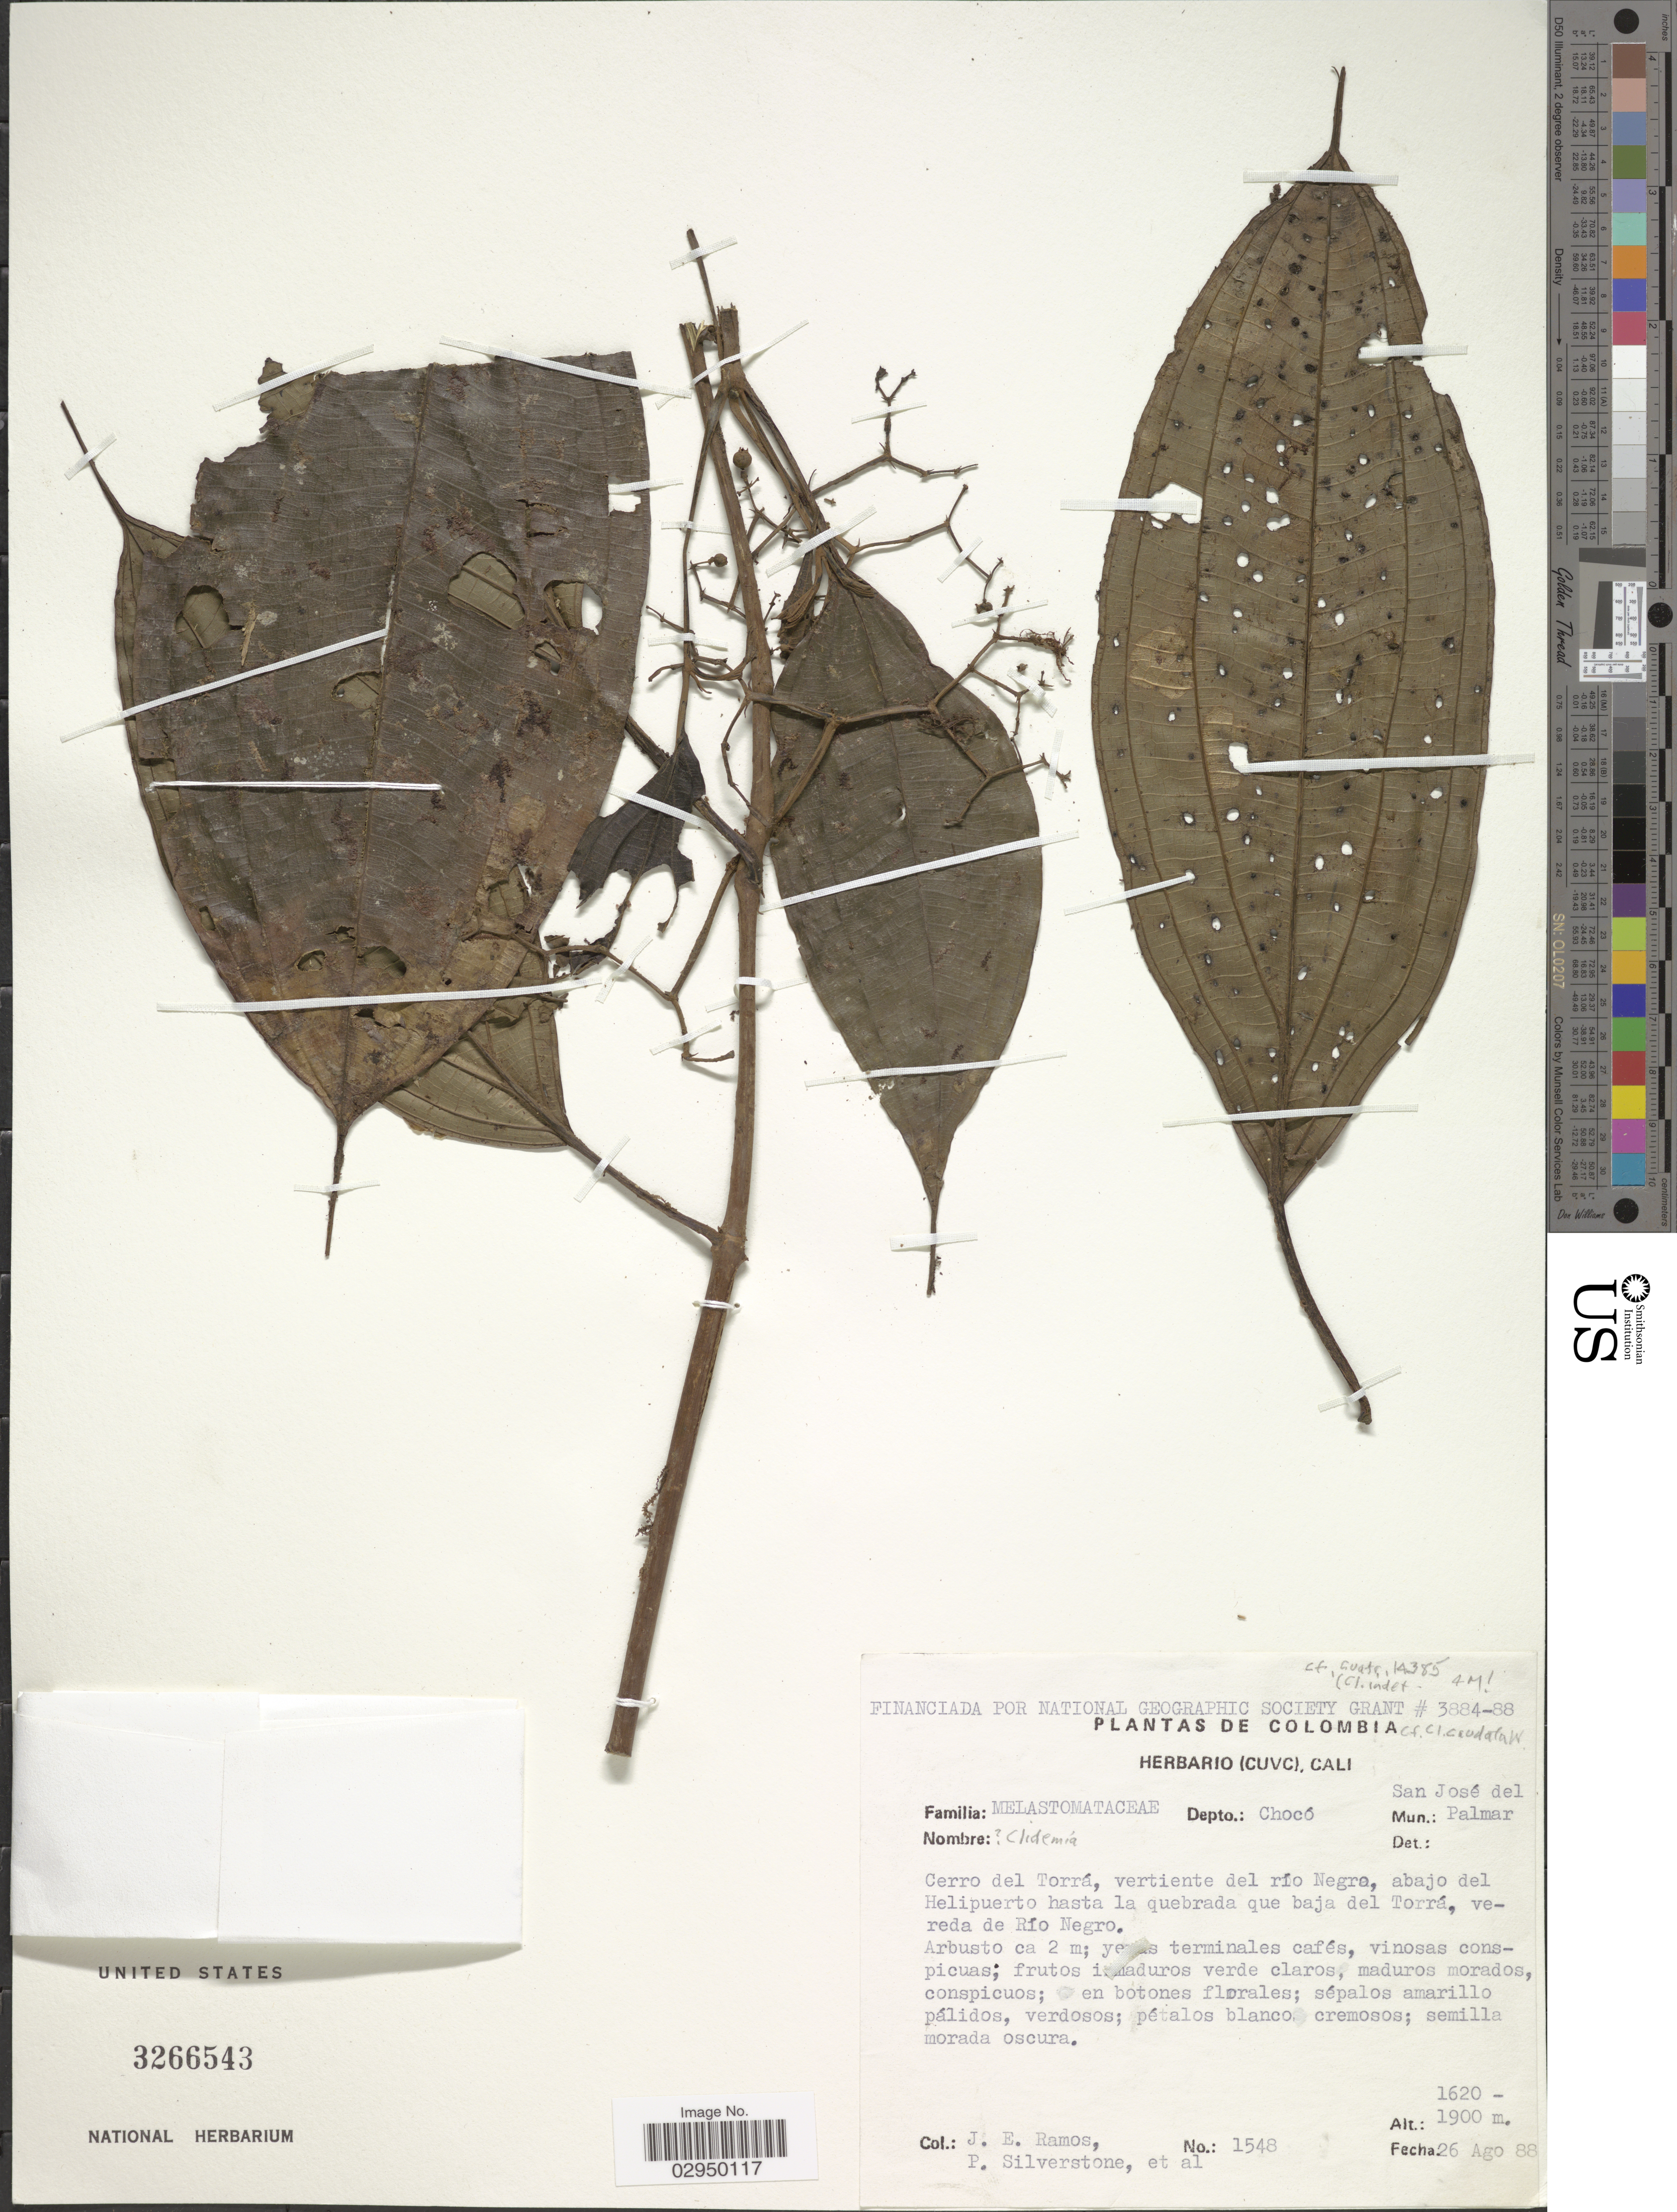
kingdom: Plantae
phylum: Tracheophyta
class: Magnoliopsida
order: Myrtales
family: Melastomataceae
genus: Clidemia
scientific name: Clidemia sp.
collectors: J. E. Ramos, P. Silverstone & et al.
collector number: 1548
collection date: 1988-08-26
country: Colombia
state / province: Chocó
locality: Depto.: Chocó. Mun.: San José del Palmar. Cerro del Torrá, vertiente del río Negro, abajo del Helipuerto hasta la quebrada que baja del Torrá, vereda de Río Negro.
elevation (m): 1620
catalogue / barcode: US 3266543